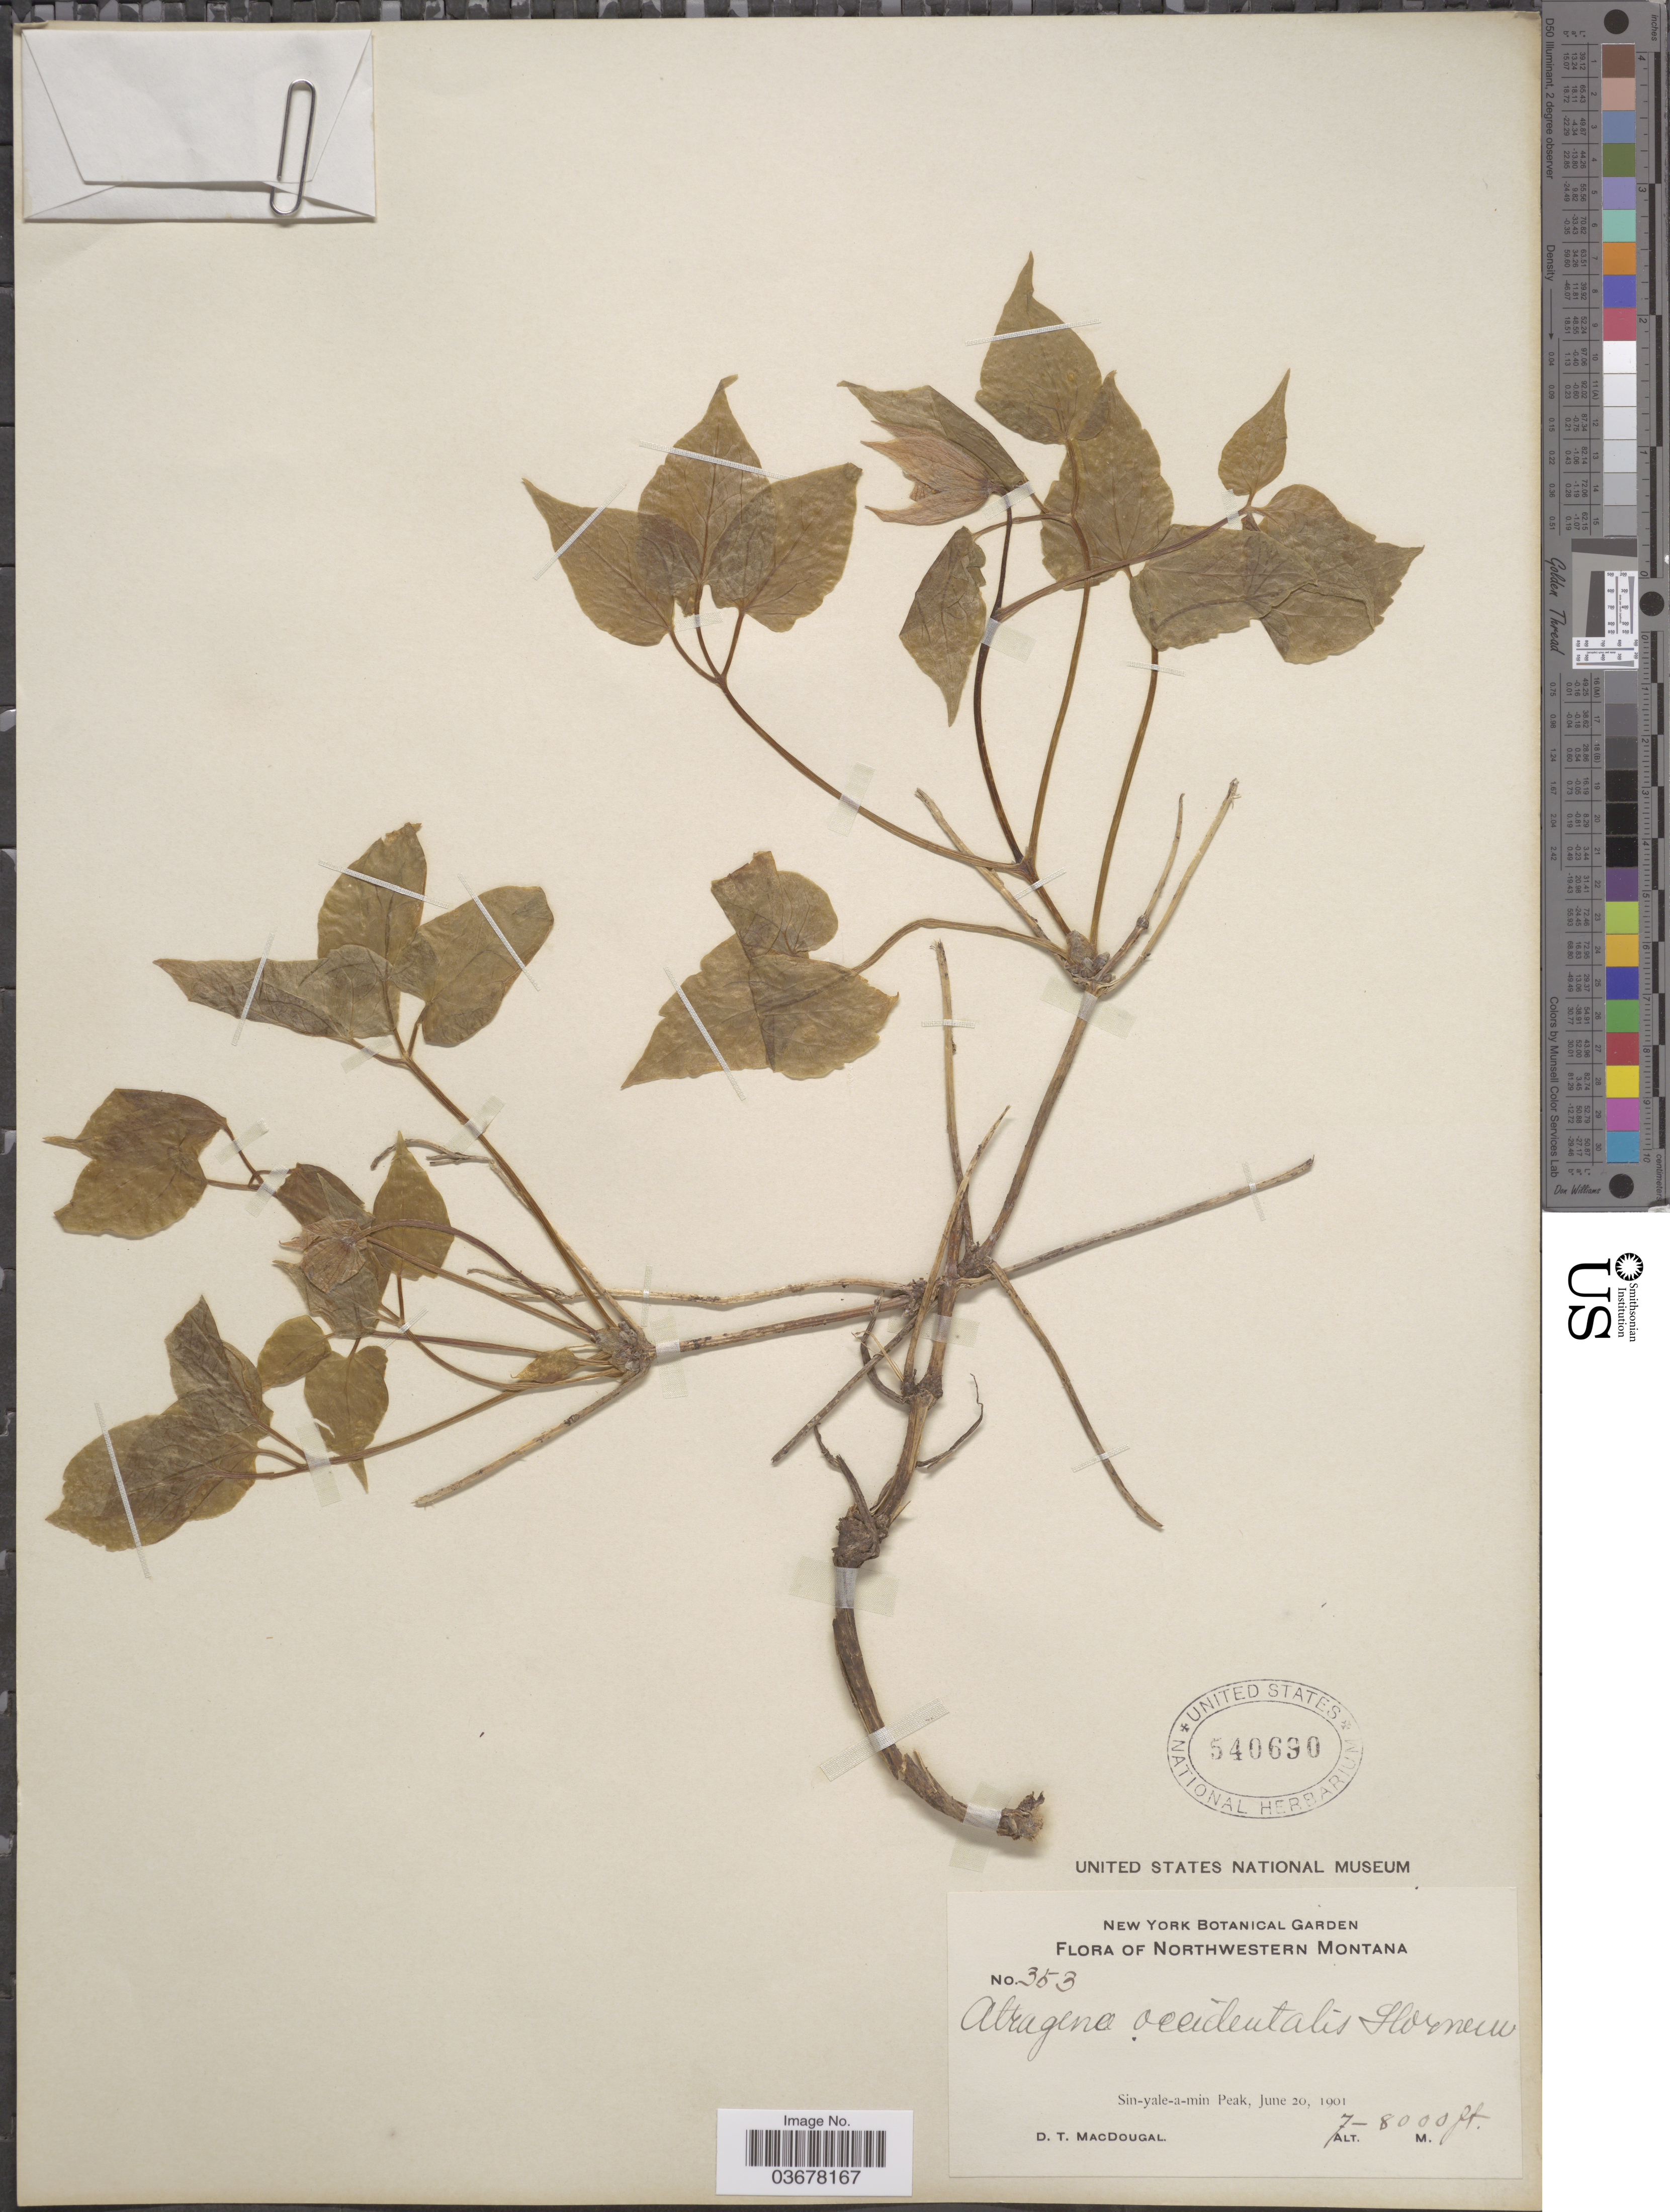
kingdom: Plantae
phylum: Tracheophyta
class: Magnoliopsida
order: Ranunculales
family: Ranunculaceae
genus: Clematis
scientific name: Clematis occidentalis var. grosseserrata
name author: (Rydb.) J.S. Pringle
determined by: Strong, M. T., (US), Smithsonian Institution - National Museum of Natural History (UNITED STATES)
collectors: D. T. MacDougal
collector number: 353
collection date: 1901-06-20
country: United States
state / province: Montana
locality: Northwestern Montana. Sin-yale-a-min Peak.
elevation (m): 2134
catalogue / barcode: US 540690